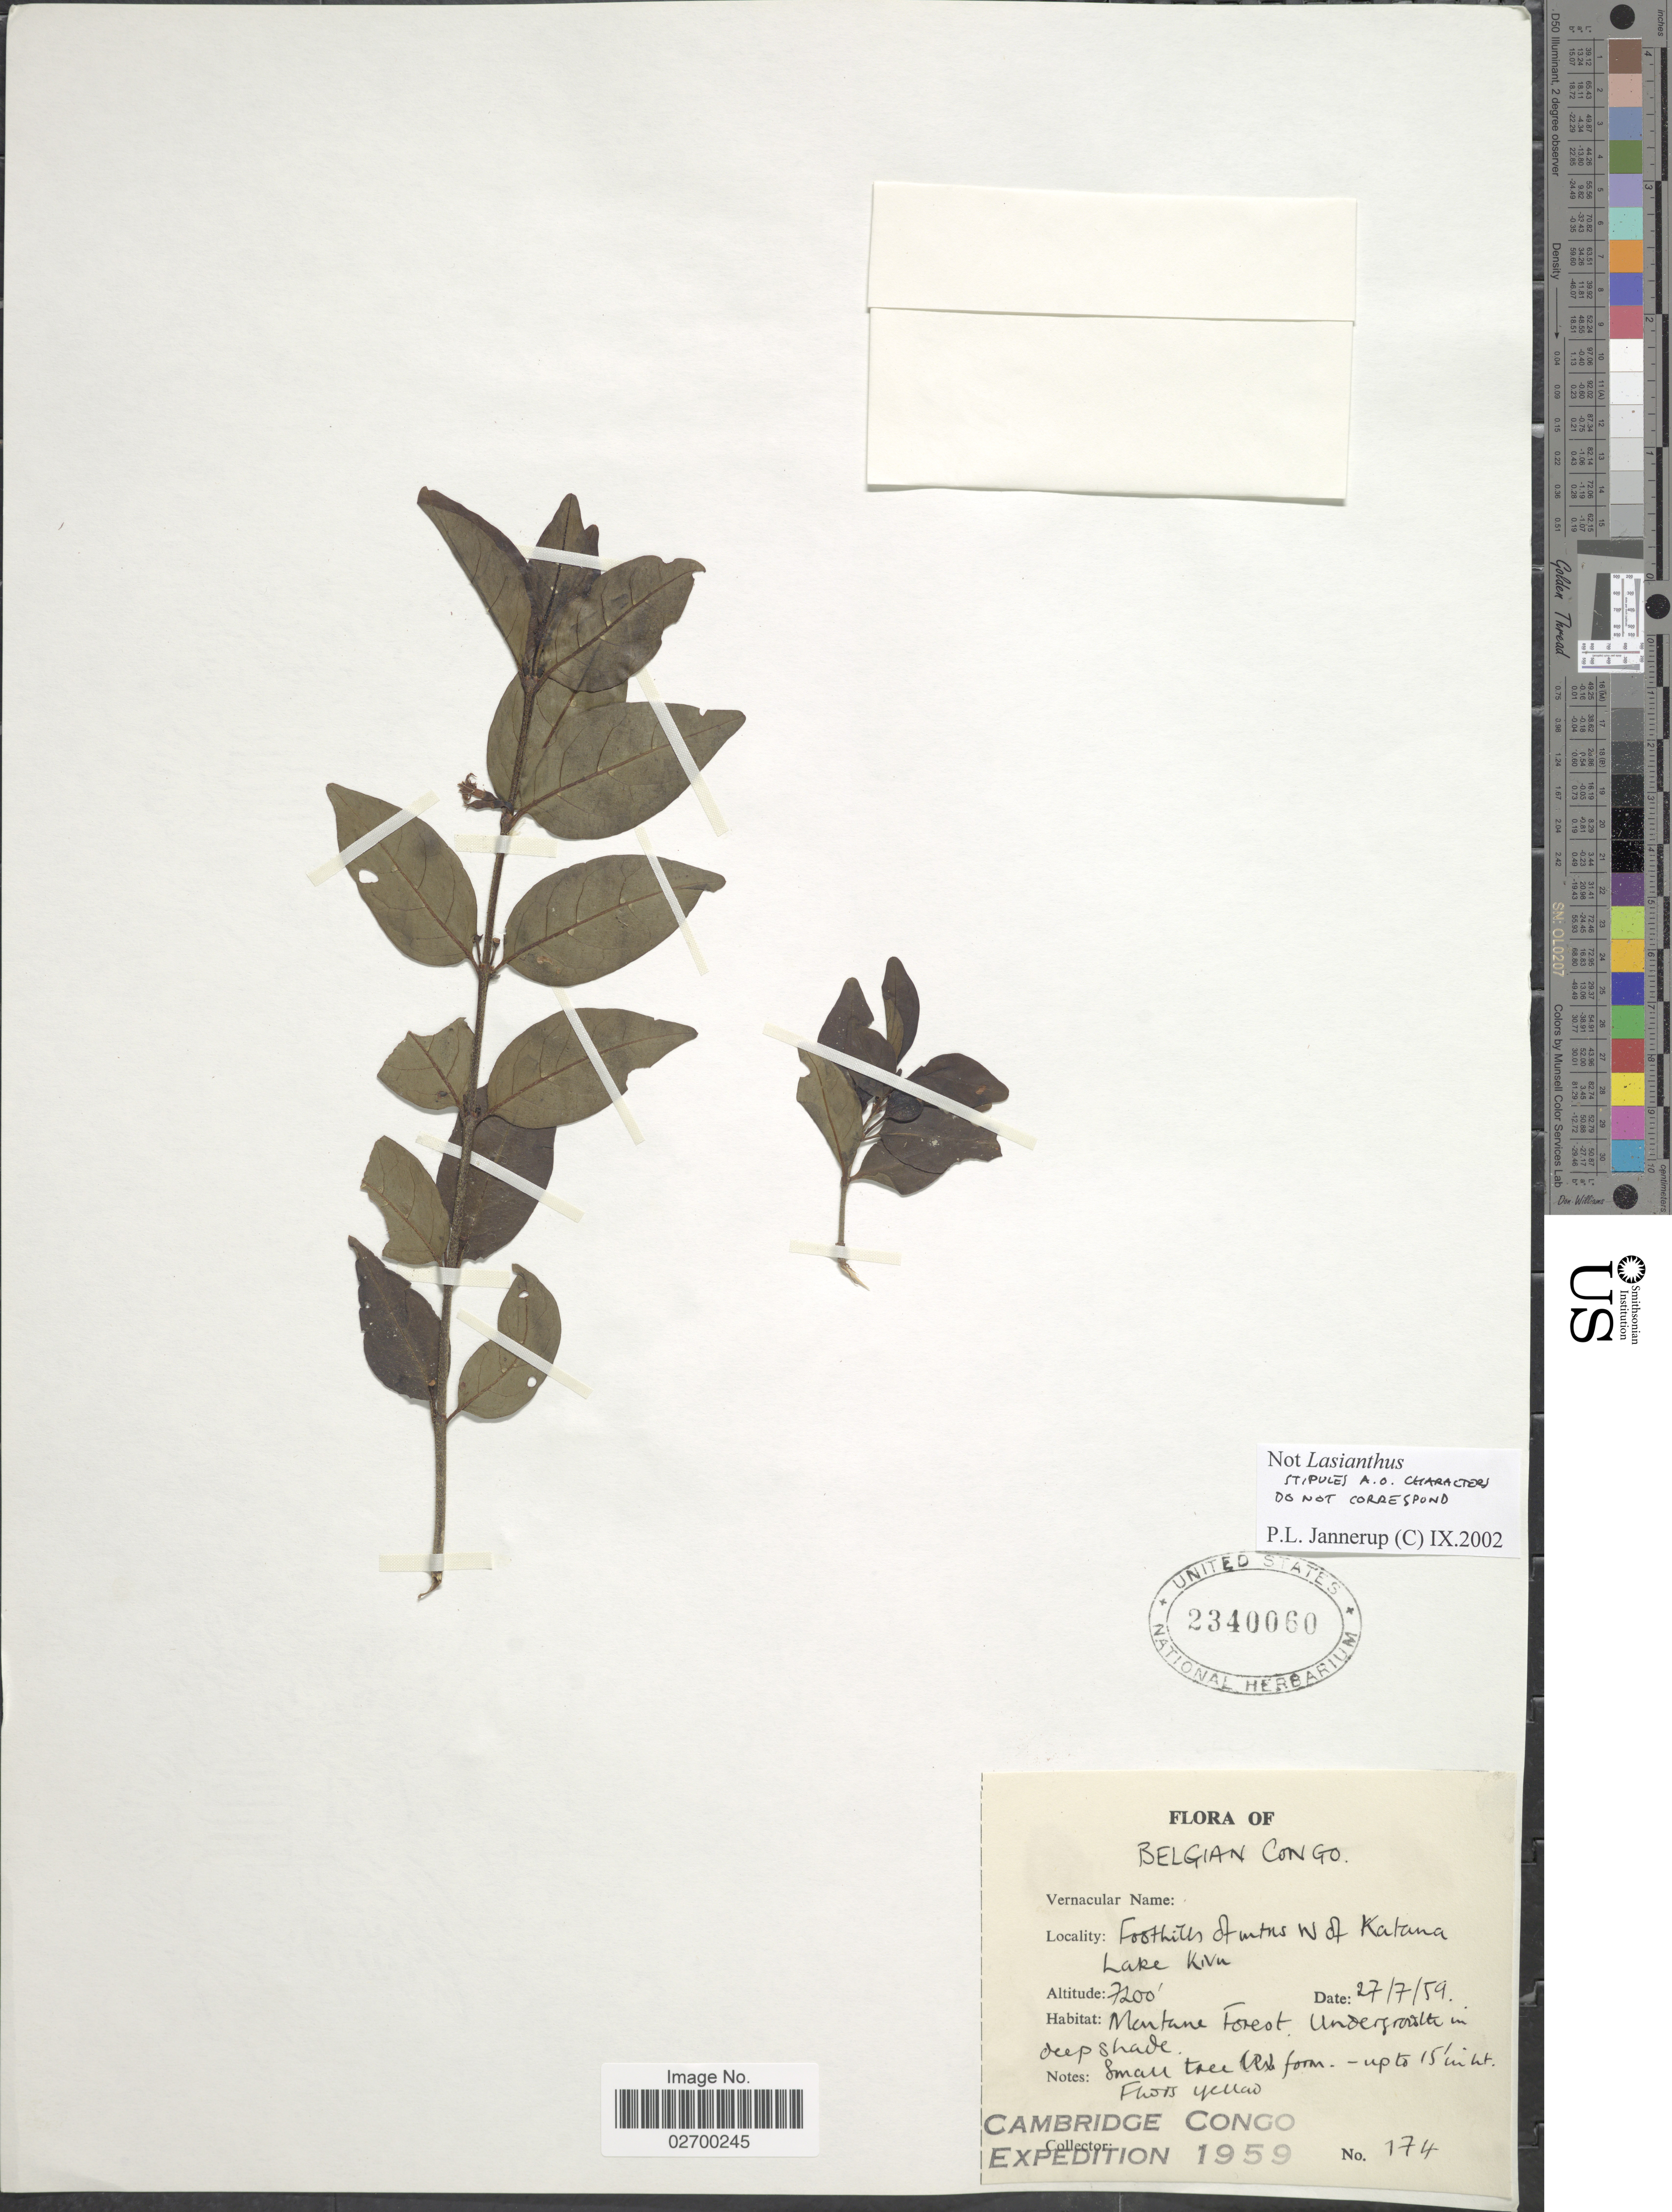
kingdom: Plantae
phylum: Tracheophyta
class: Magnoliopsida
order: Gentianales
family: Rubiaceae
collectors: Cambridge Congo Expedition 1959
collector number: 174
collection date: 1959-07-27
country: Congo, Democratic Republic of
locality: Belgian Congo. Foothills of mtns W of Katana, Lake Kivu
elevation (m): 2195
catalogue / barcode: US 2340060